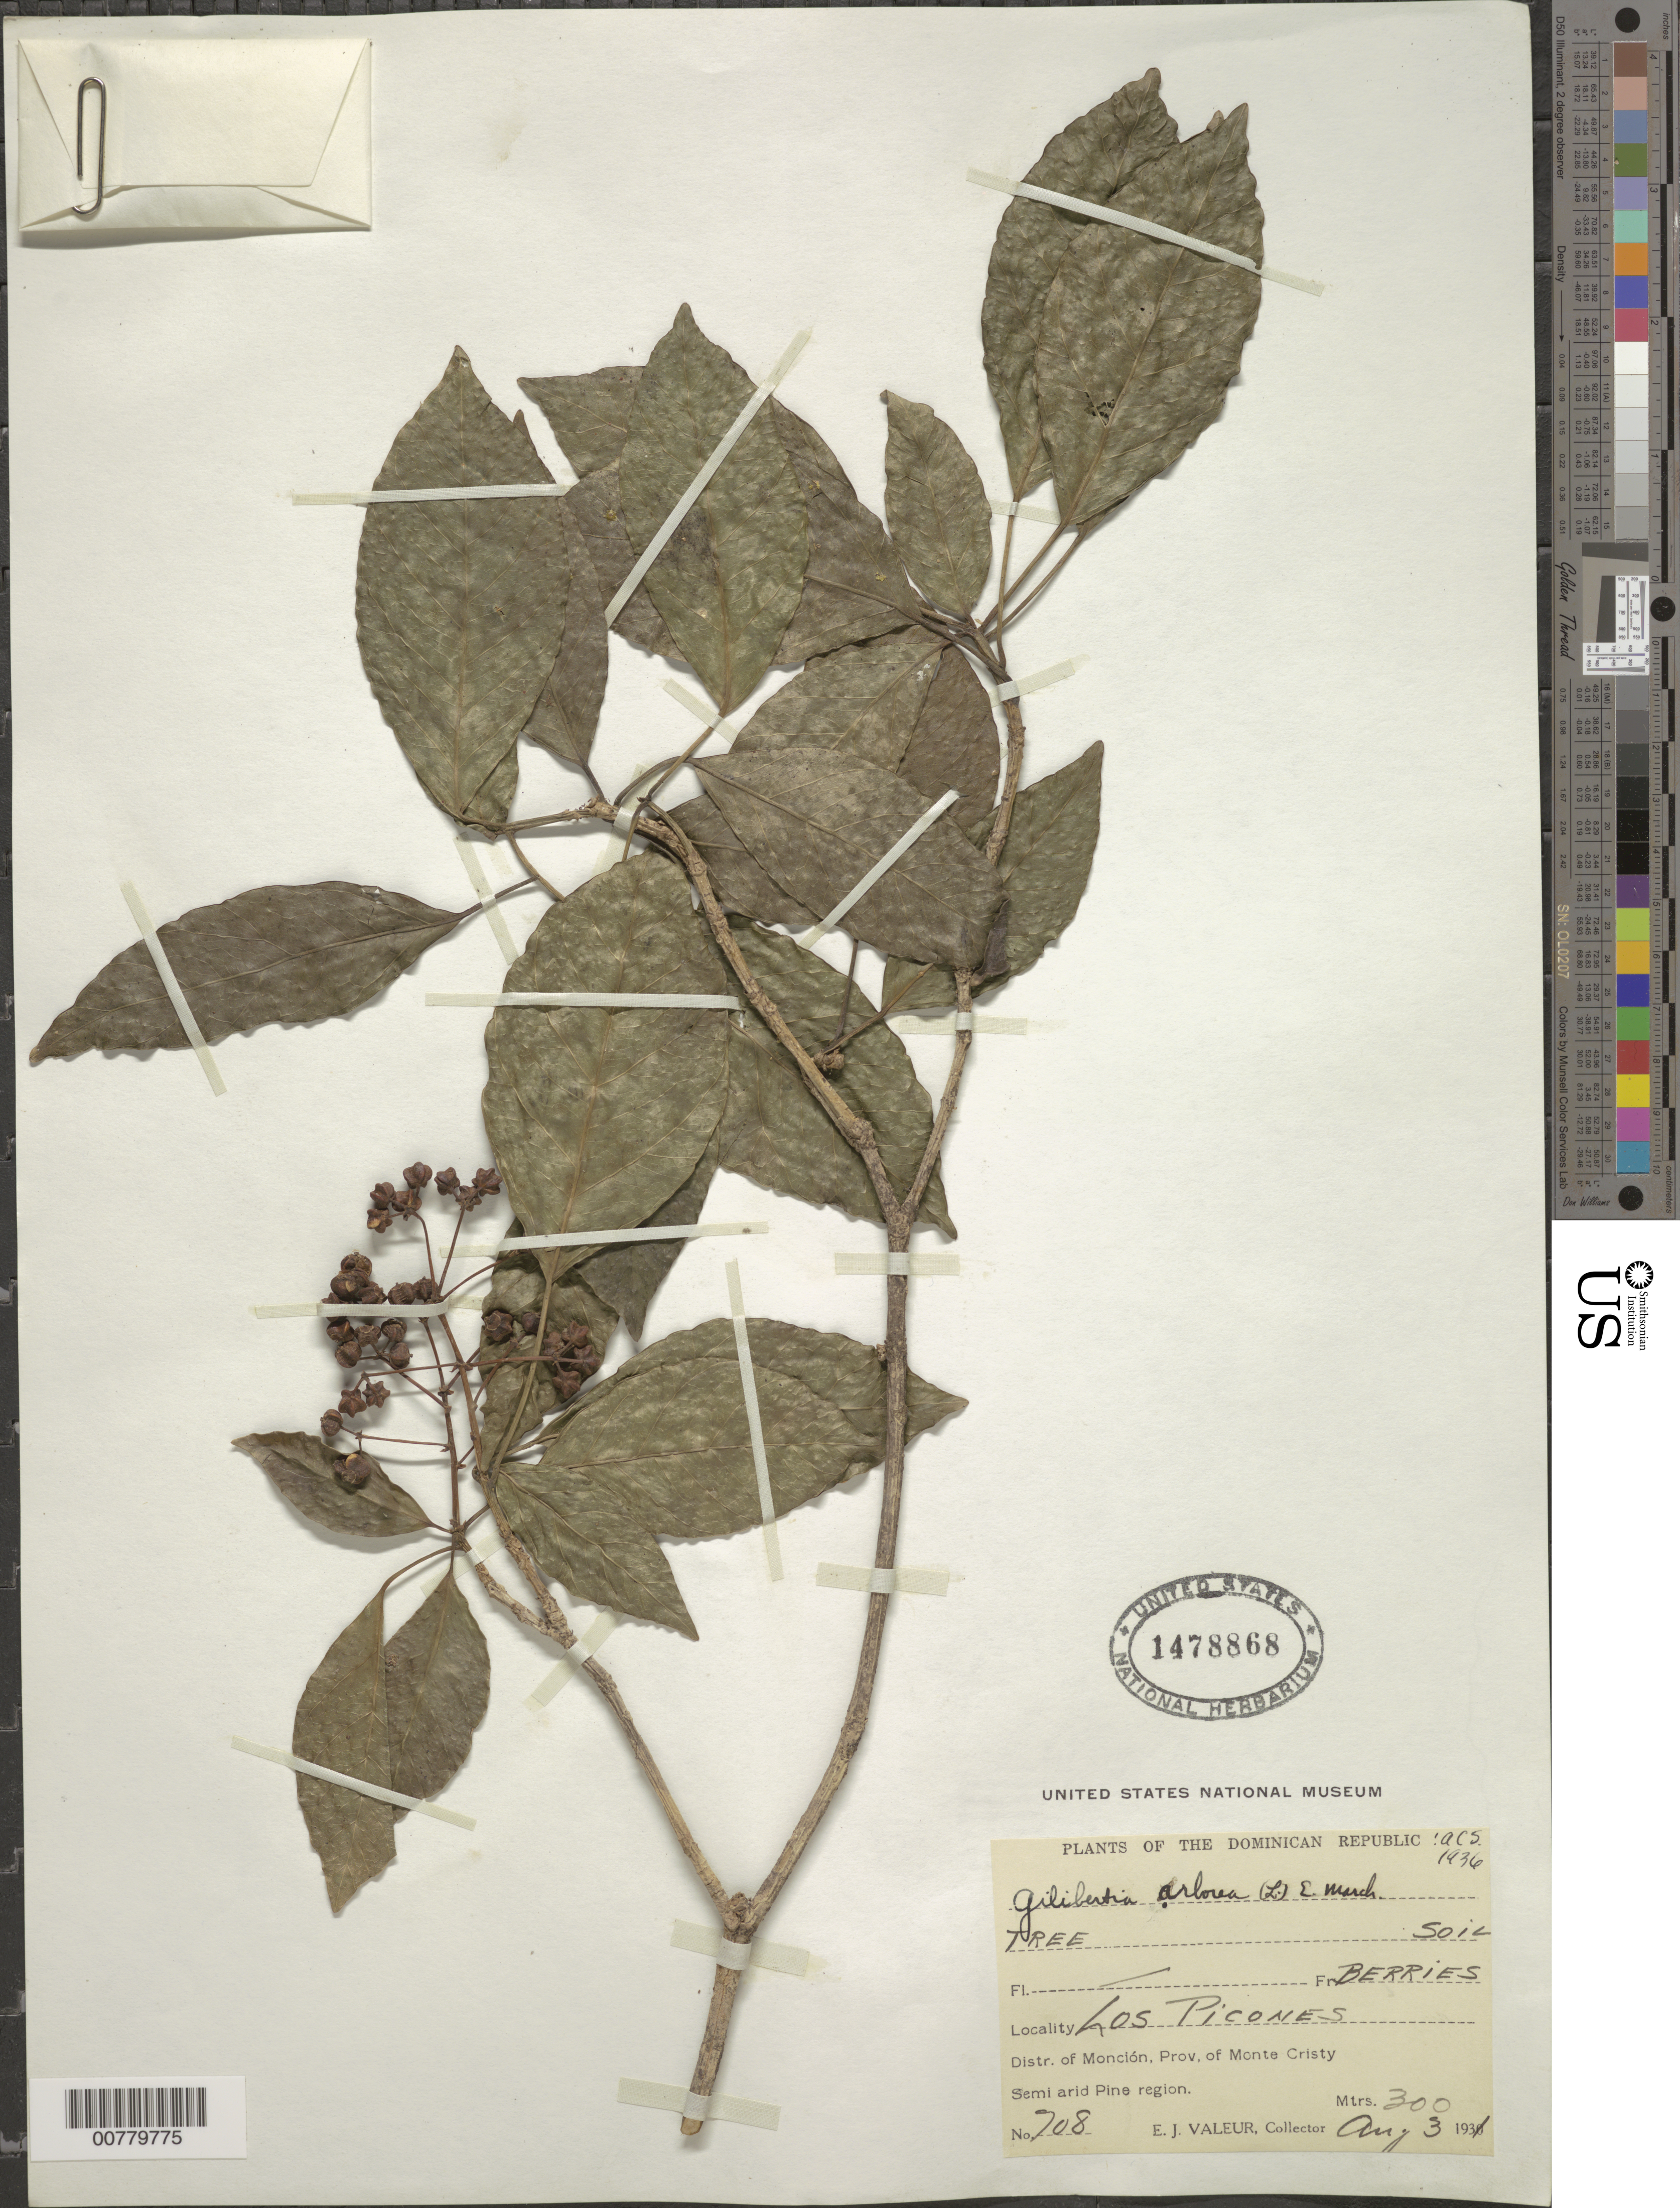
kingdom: Plantae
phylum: Tracheophyta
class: Magnoliopsida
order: Apiales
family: Araliaceae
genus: Dendropanax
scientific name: Dendropanax arboreus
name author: (L.) Decne. & Planch.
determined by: Smith, A. C.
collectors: E. Valeur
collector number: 708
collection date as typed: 03 Aug 1931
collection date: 1931-08-03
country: Dominican Republic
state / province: Monte Cristi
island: Hispaniola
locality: Monción, Los Picones.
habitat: Semi arid Pine region.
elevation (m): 300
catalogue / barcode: US 1478868